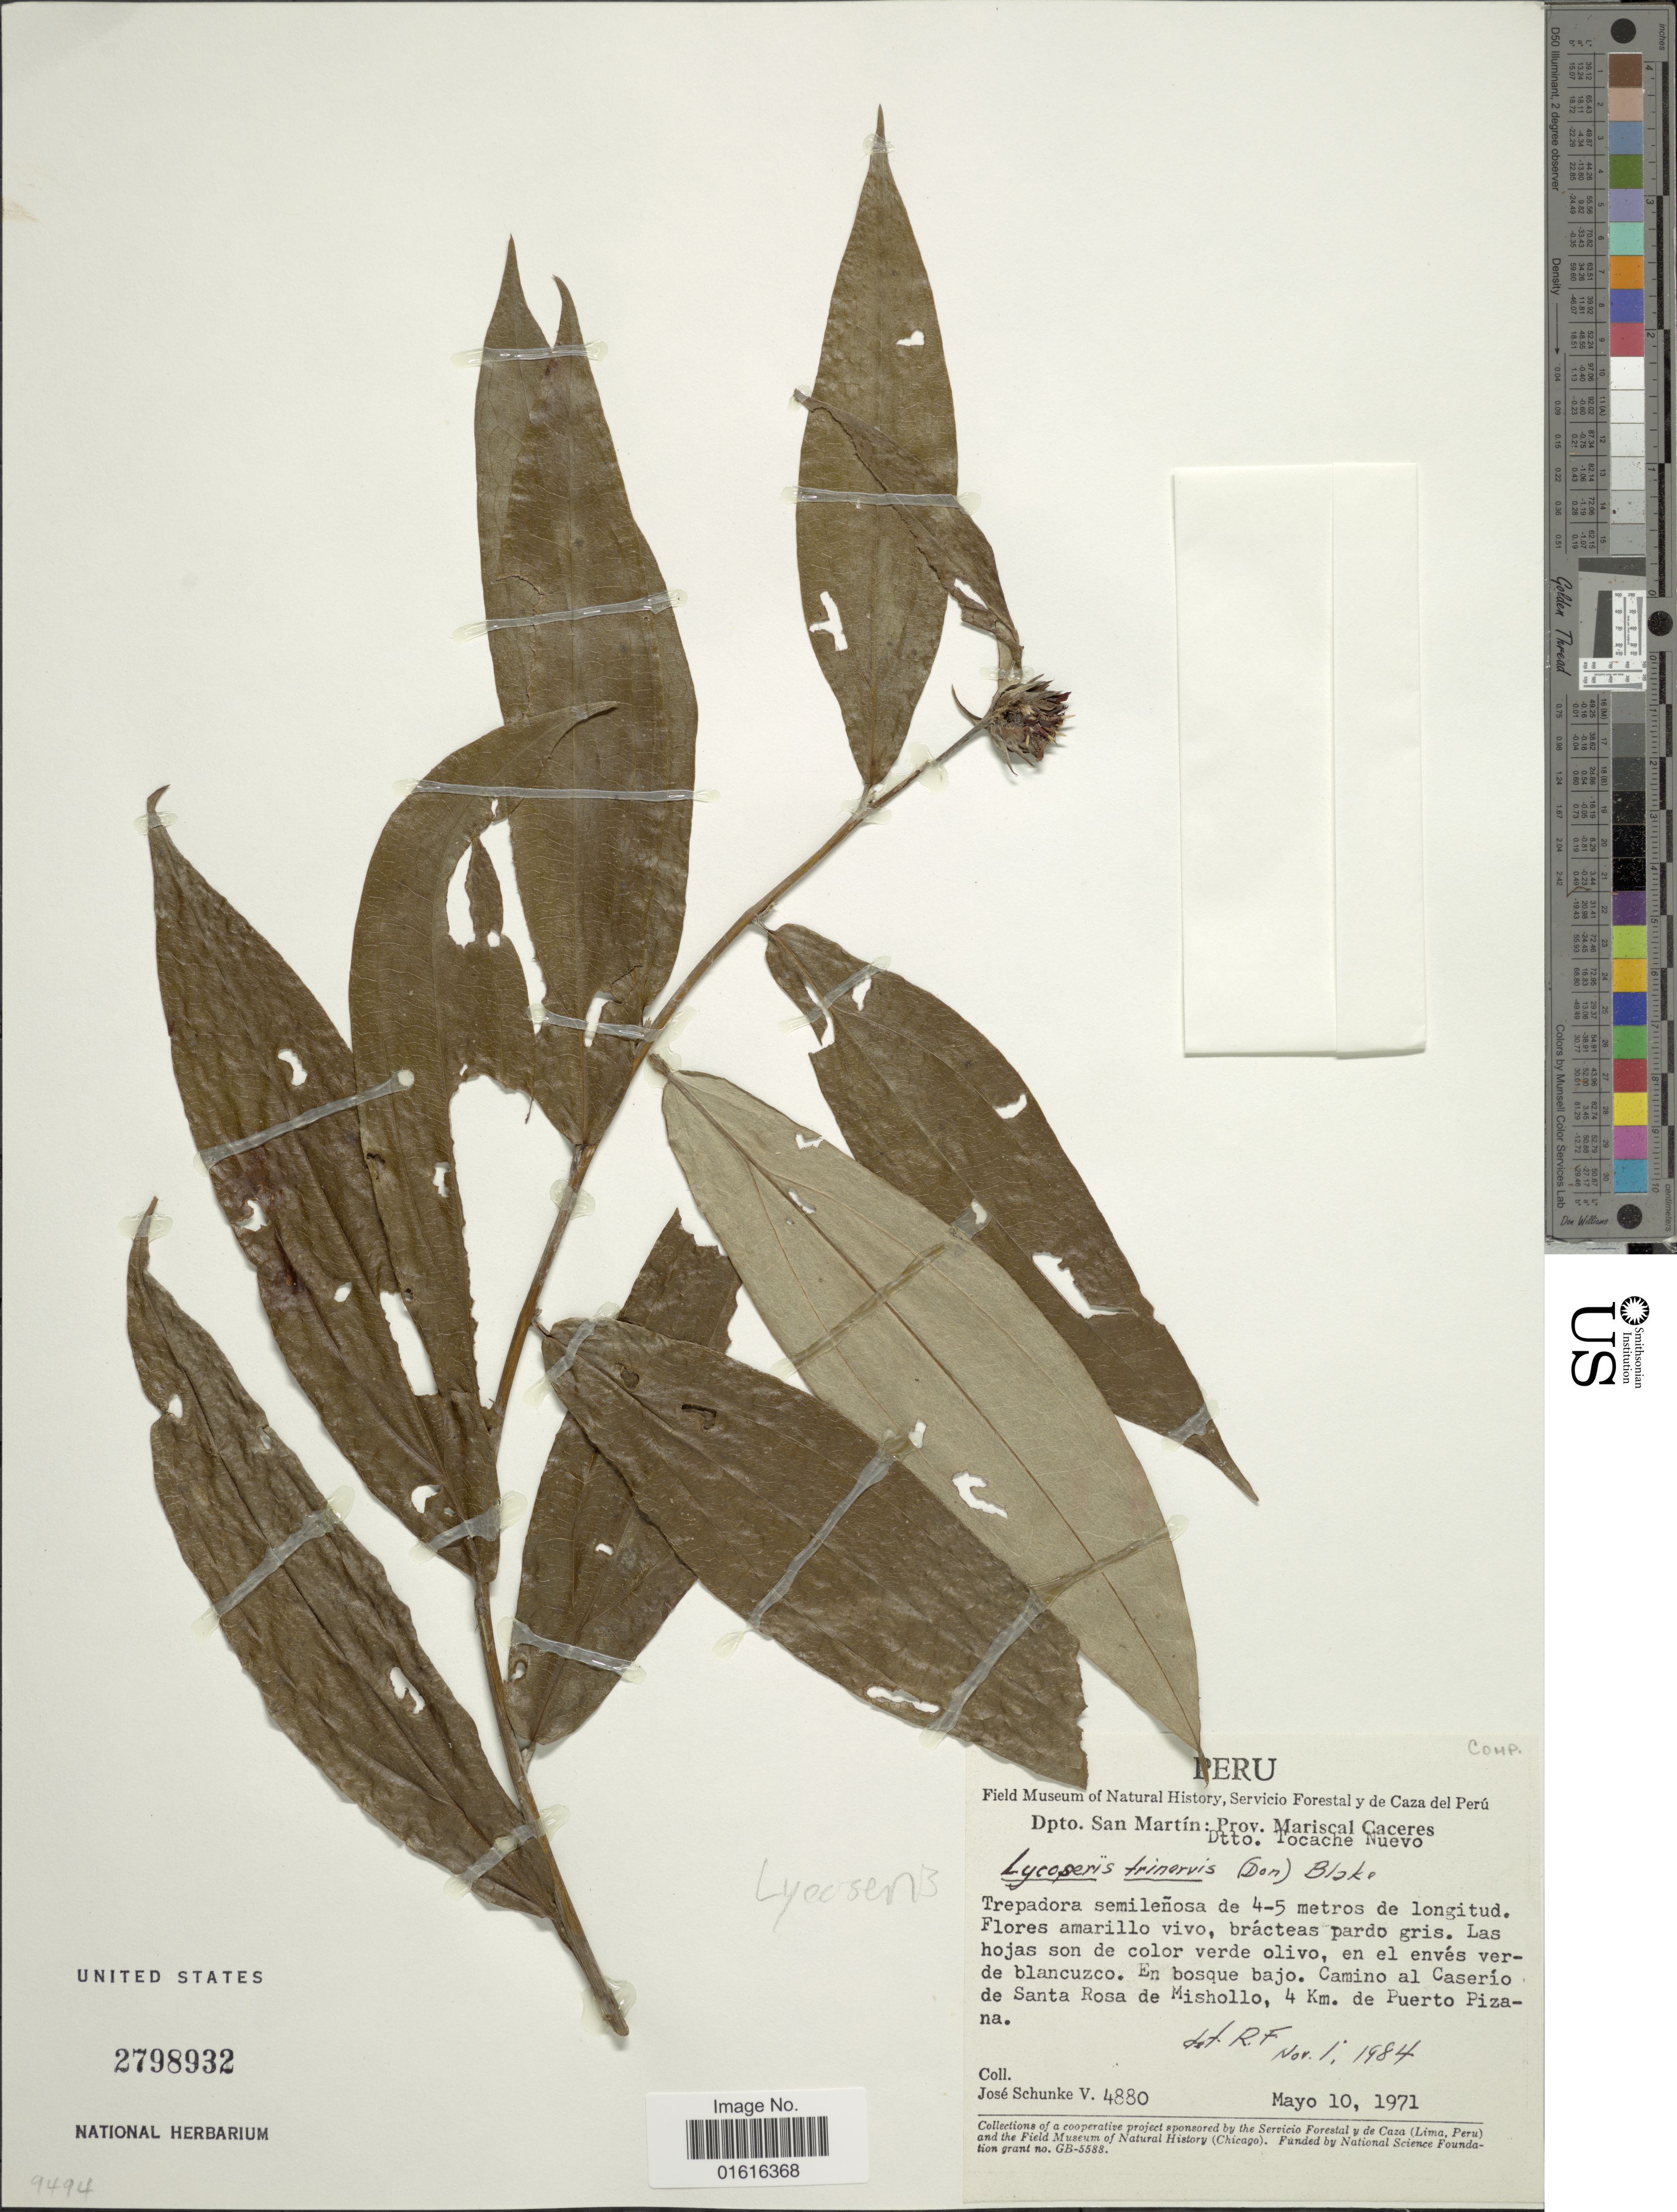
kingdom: Plantae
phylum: Tracheophyta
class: Magnoliopsida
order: Asterales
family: Asteraceae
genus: Lycoseris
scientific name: Lycoseris trinervis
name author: (D. Don) S.F. Blake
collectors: J. Schunke Vigo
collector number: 4880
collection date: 1971-05-10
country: Peru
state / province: San Martín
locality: Prov. Mariscal Caceres, Dtto. Tocache Nuevo. En bosque bajo. Camino al Caserio de Santa Rosa de Mishollo, 4 km de Puerto Pizana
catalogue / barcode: US 2798932